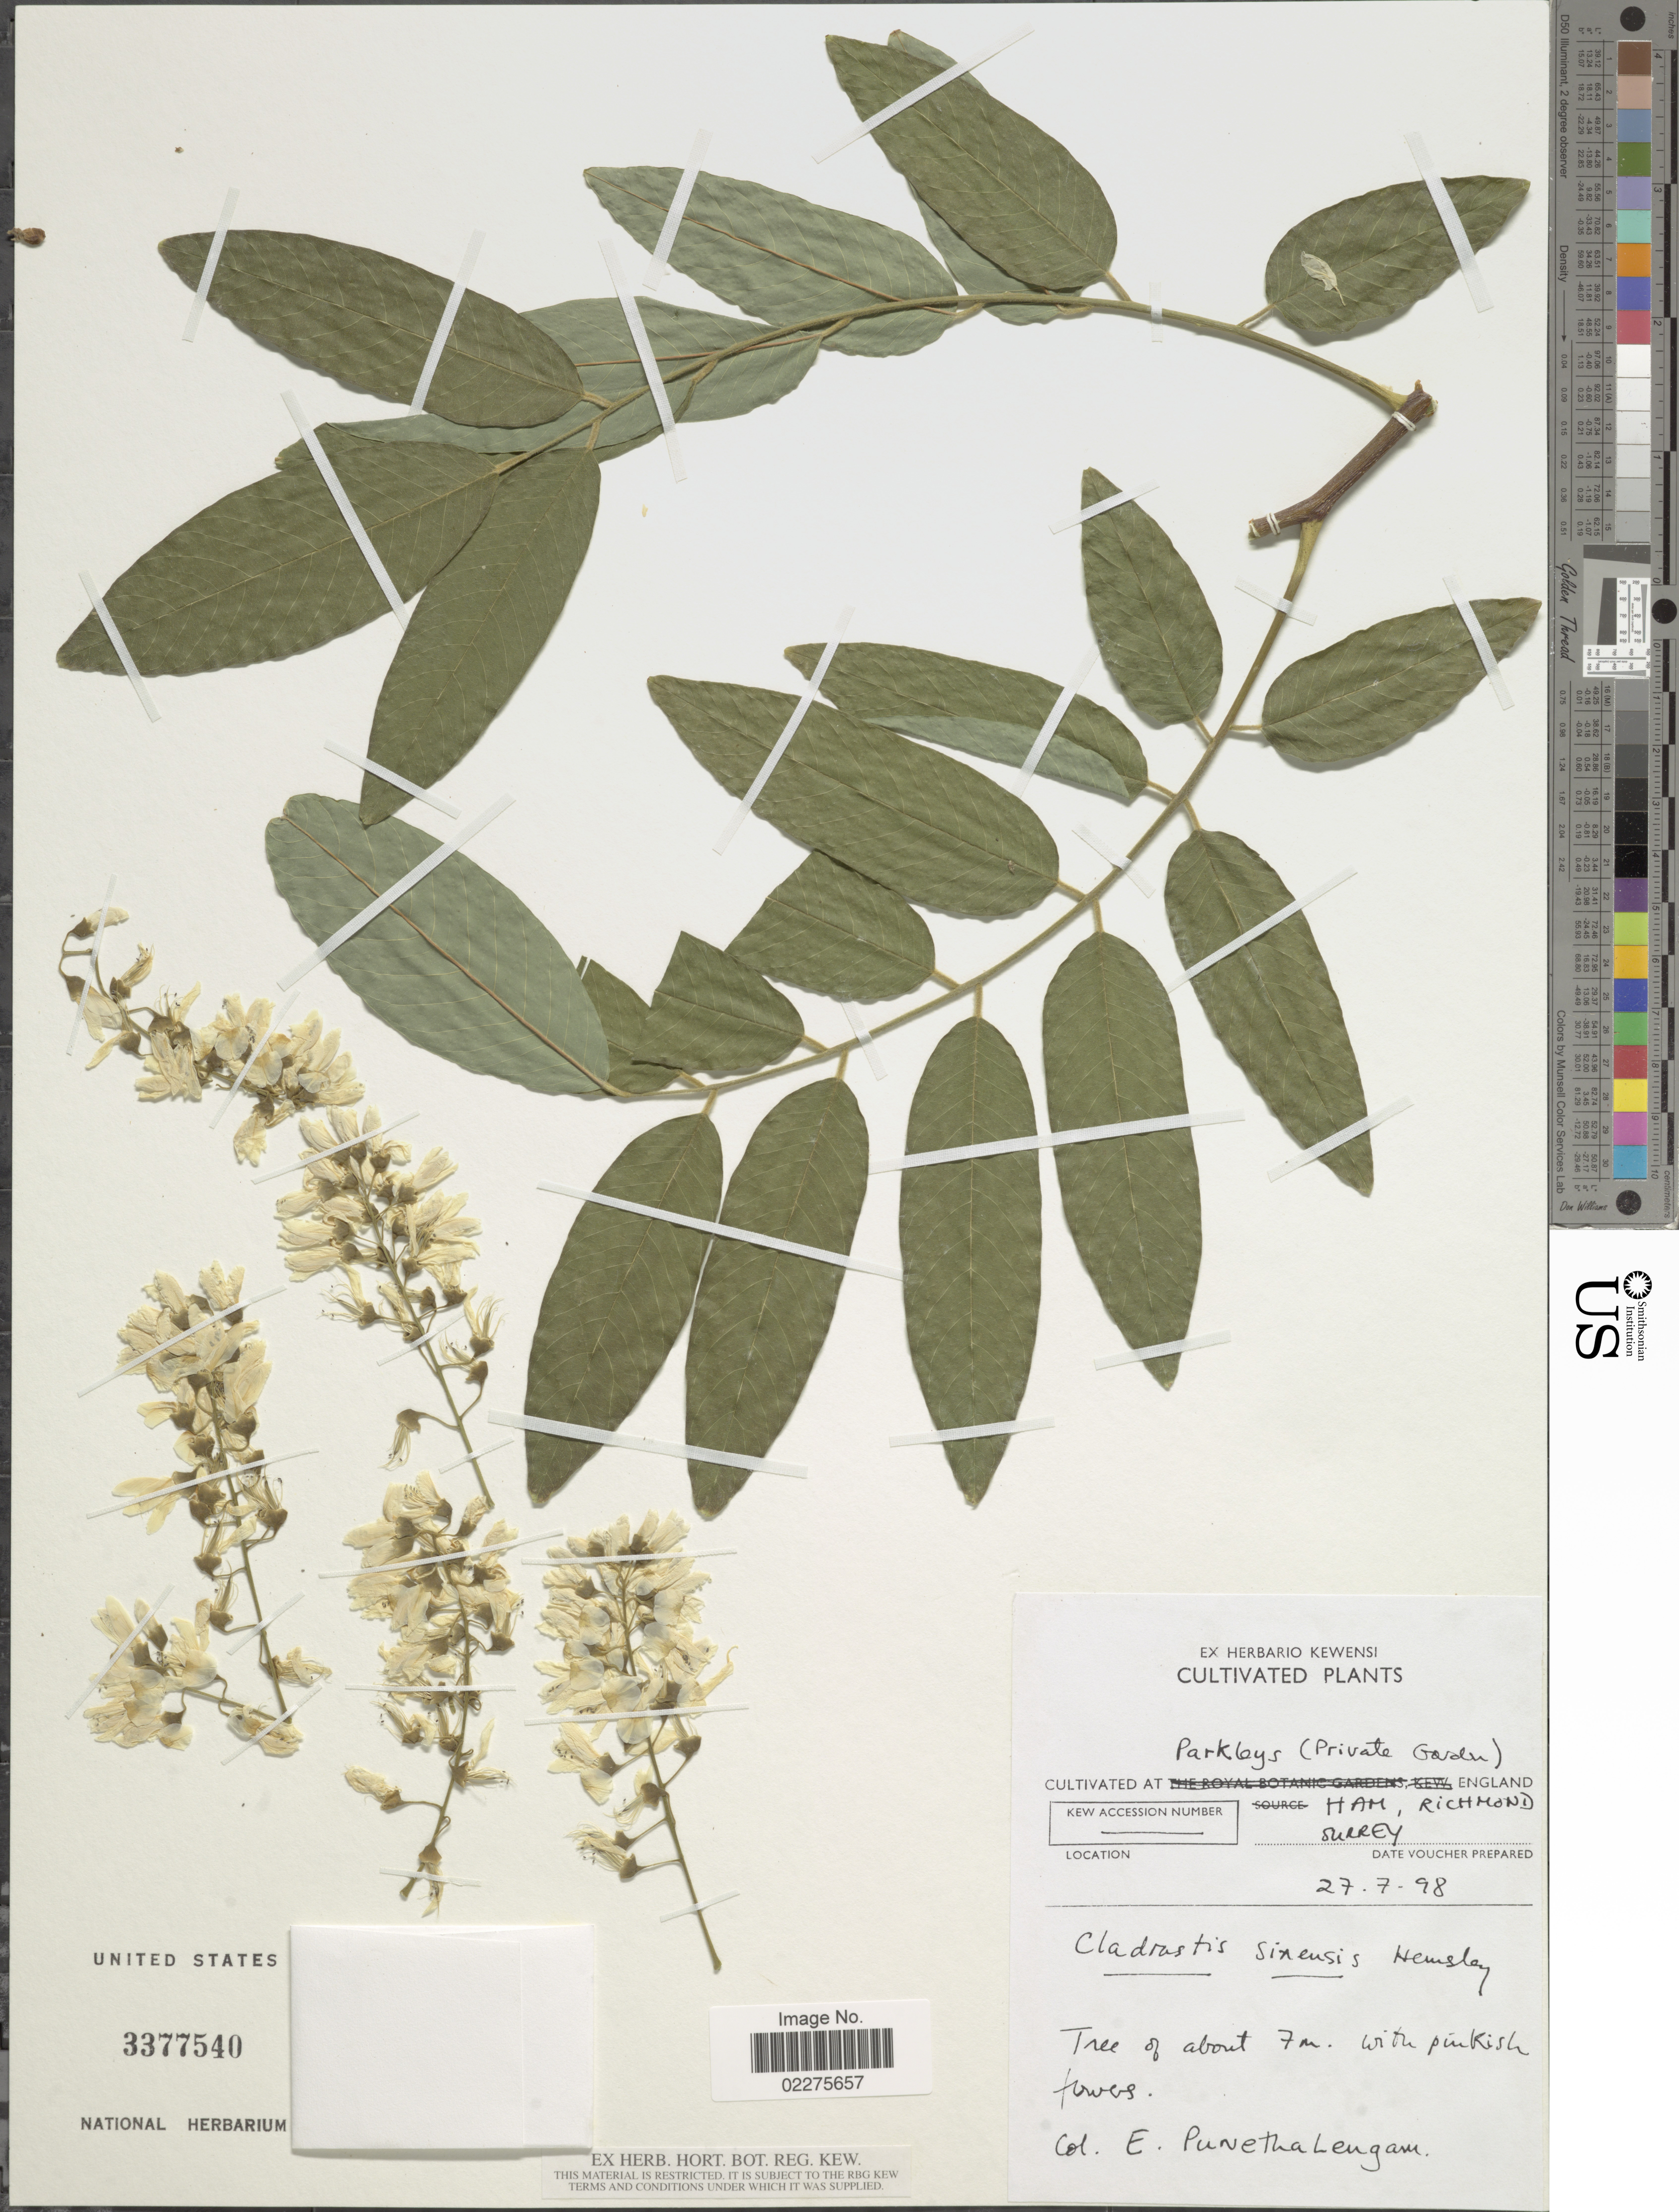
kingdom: Plantae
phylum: Tracheophyta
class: Magnoliopsida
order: Fabales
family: Fabaceae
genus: Cladrastis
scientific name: Cladrastis sinensis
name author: Hemsl.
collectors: E. Punethalengam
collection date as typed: Transcribed d/m/y: 27/7/98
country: United Kingdom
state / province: England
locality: Parkleys (Private Garden) Ham, Richmond Surrey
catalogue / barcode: US 3377540